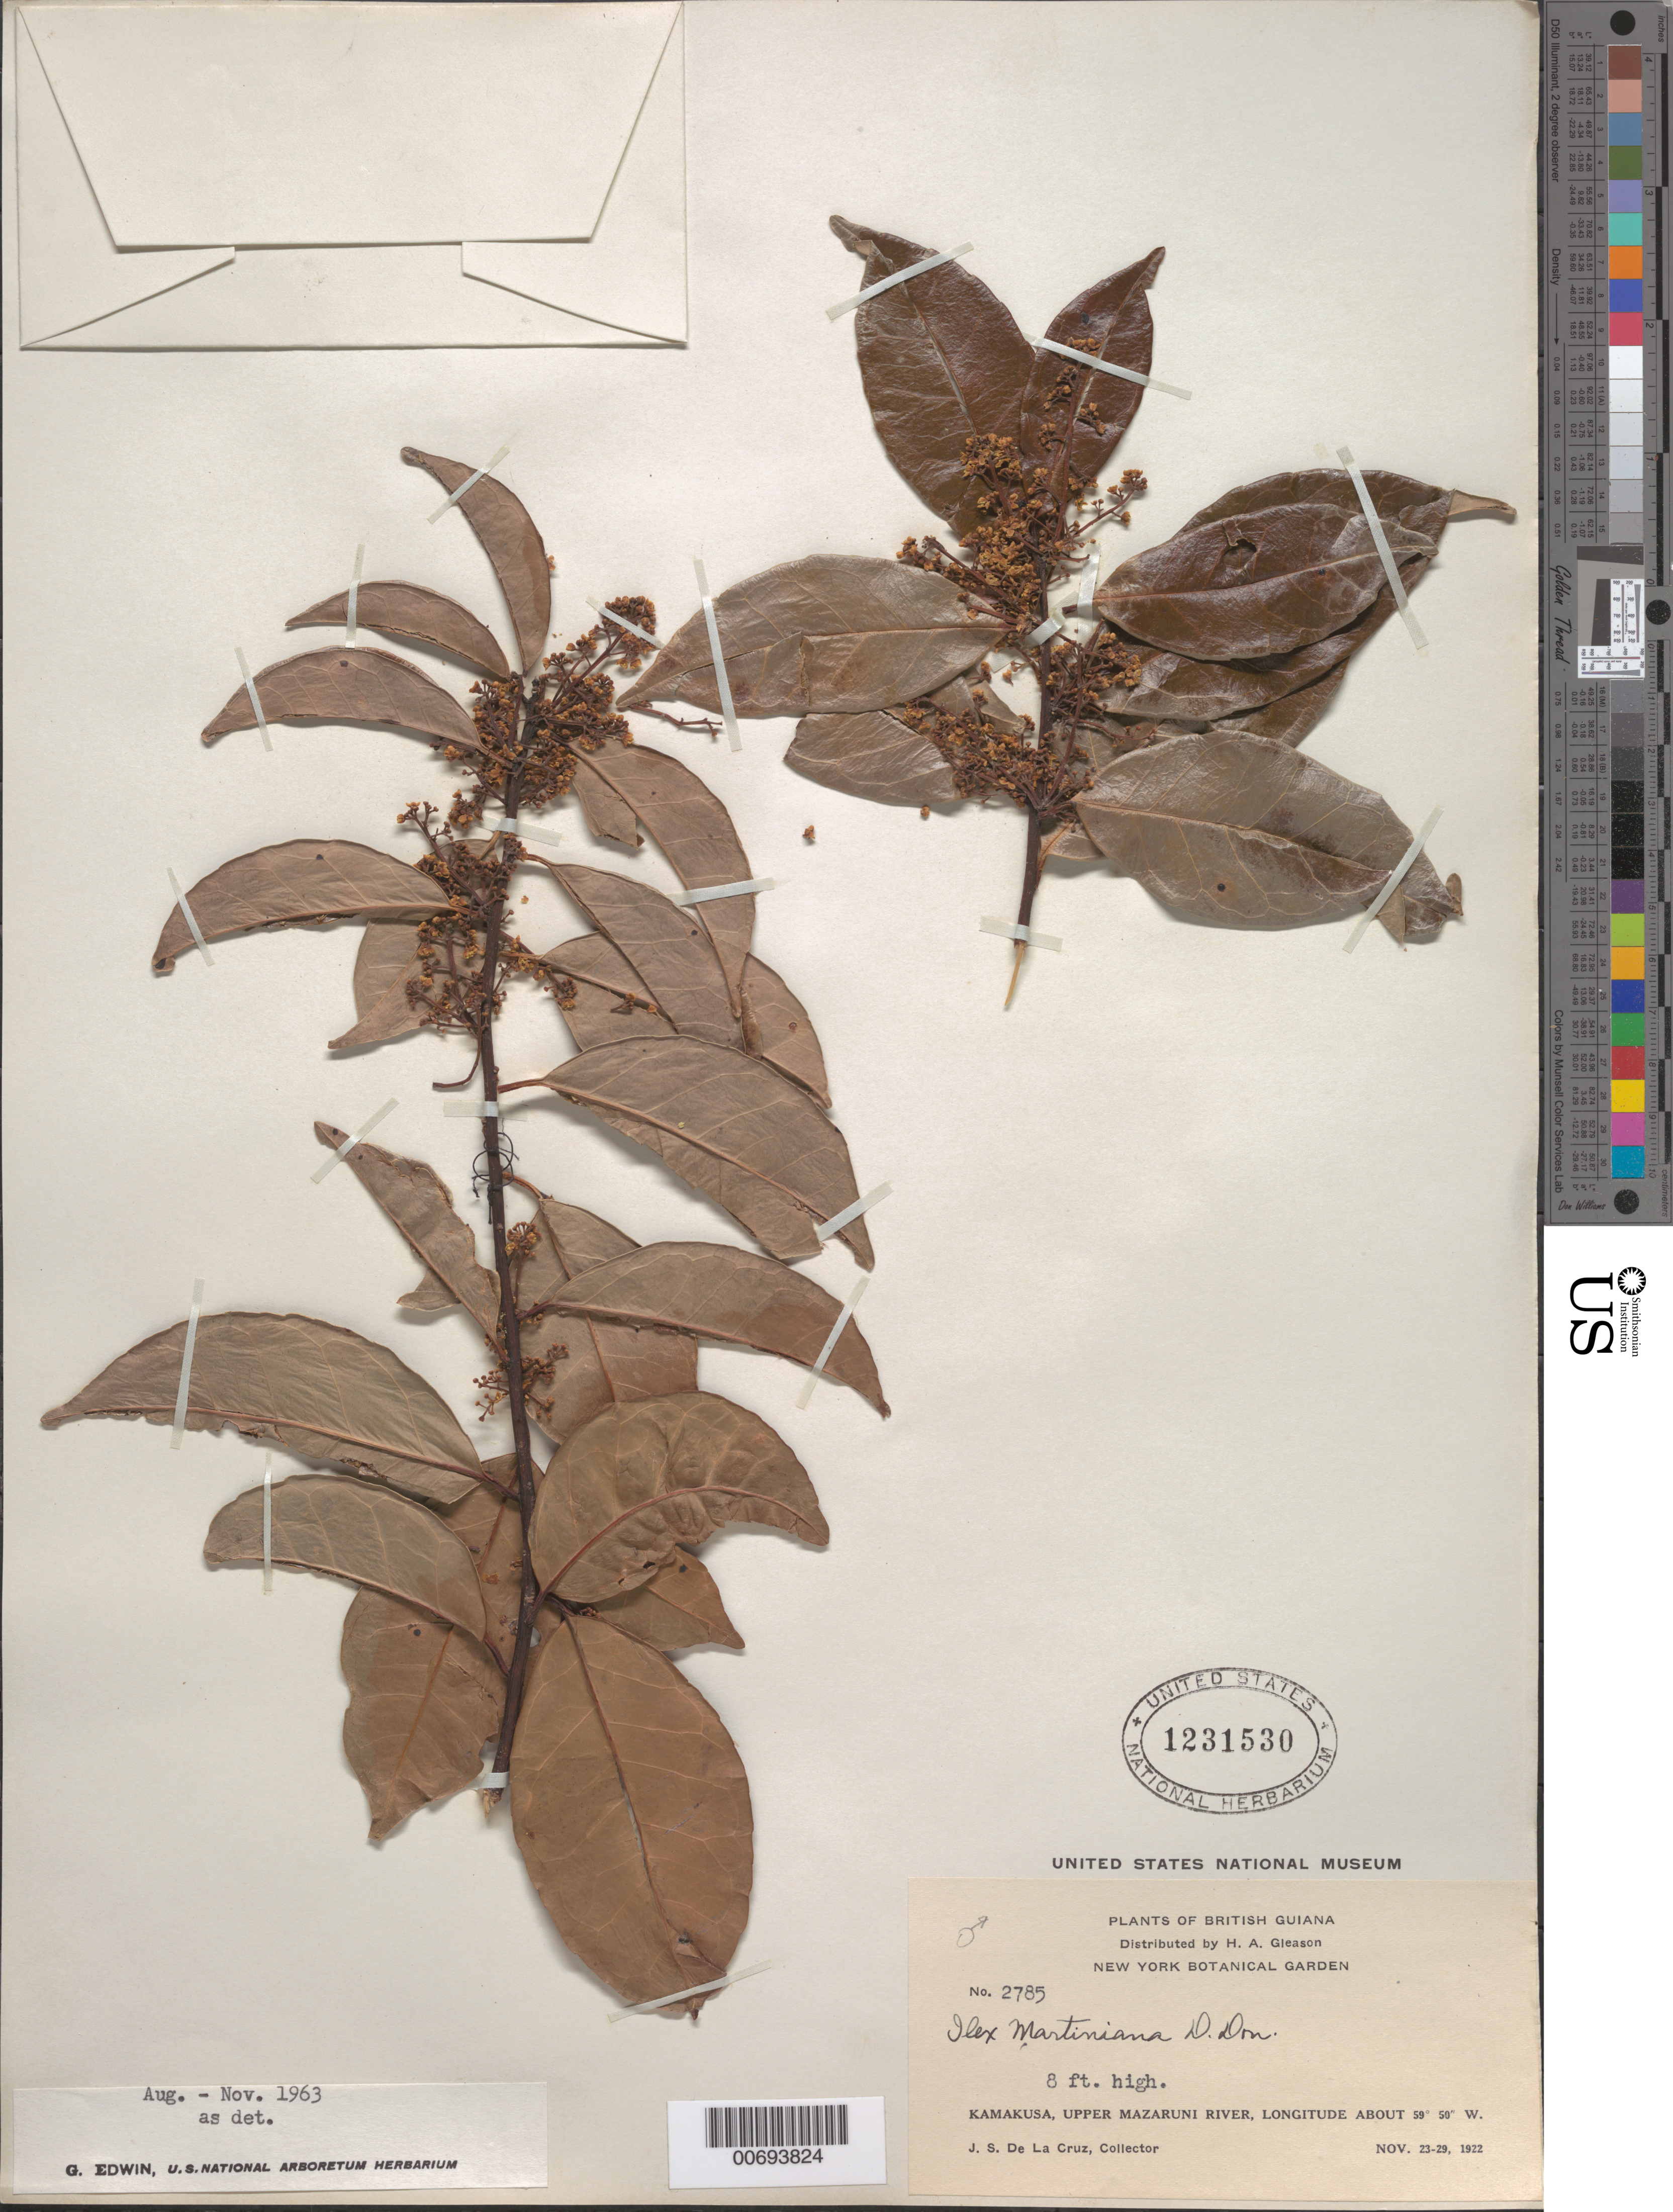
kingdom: Plantae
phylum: Tracheophyta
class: Magnoliopsida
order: Aquifoliales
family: Aquifoliaceae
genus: Ilex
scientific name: Ilex martiniana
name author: D. Don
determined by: Edwin, G.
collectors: J. S. de la Cruz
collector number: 2785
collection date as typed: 23-Nov-22 to 29-Nov-22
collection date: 1922-11-23/1922-11-29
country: Guyana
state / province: Cuyuni-Mazaruni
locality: Kamakusa, Upper Mazaruni R.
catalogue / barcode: US 1231530